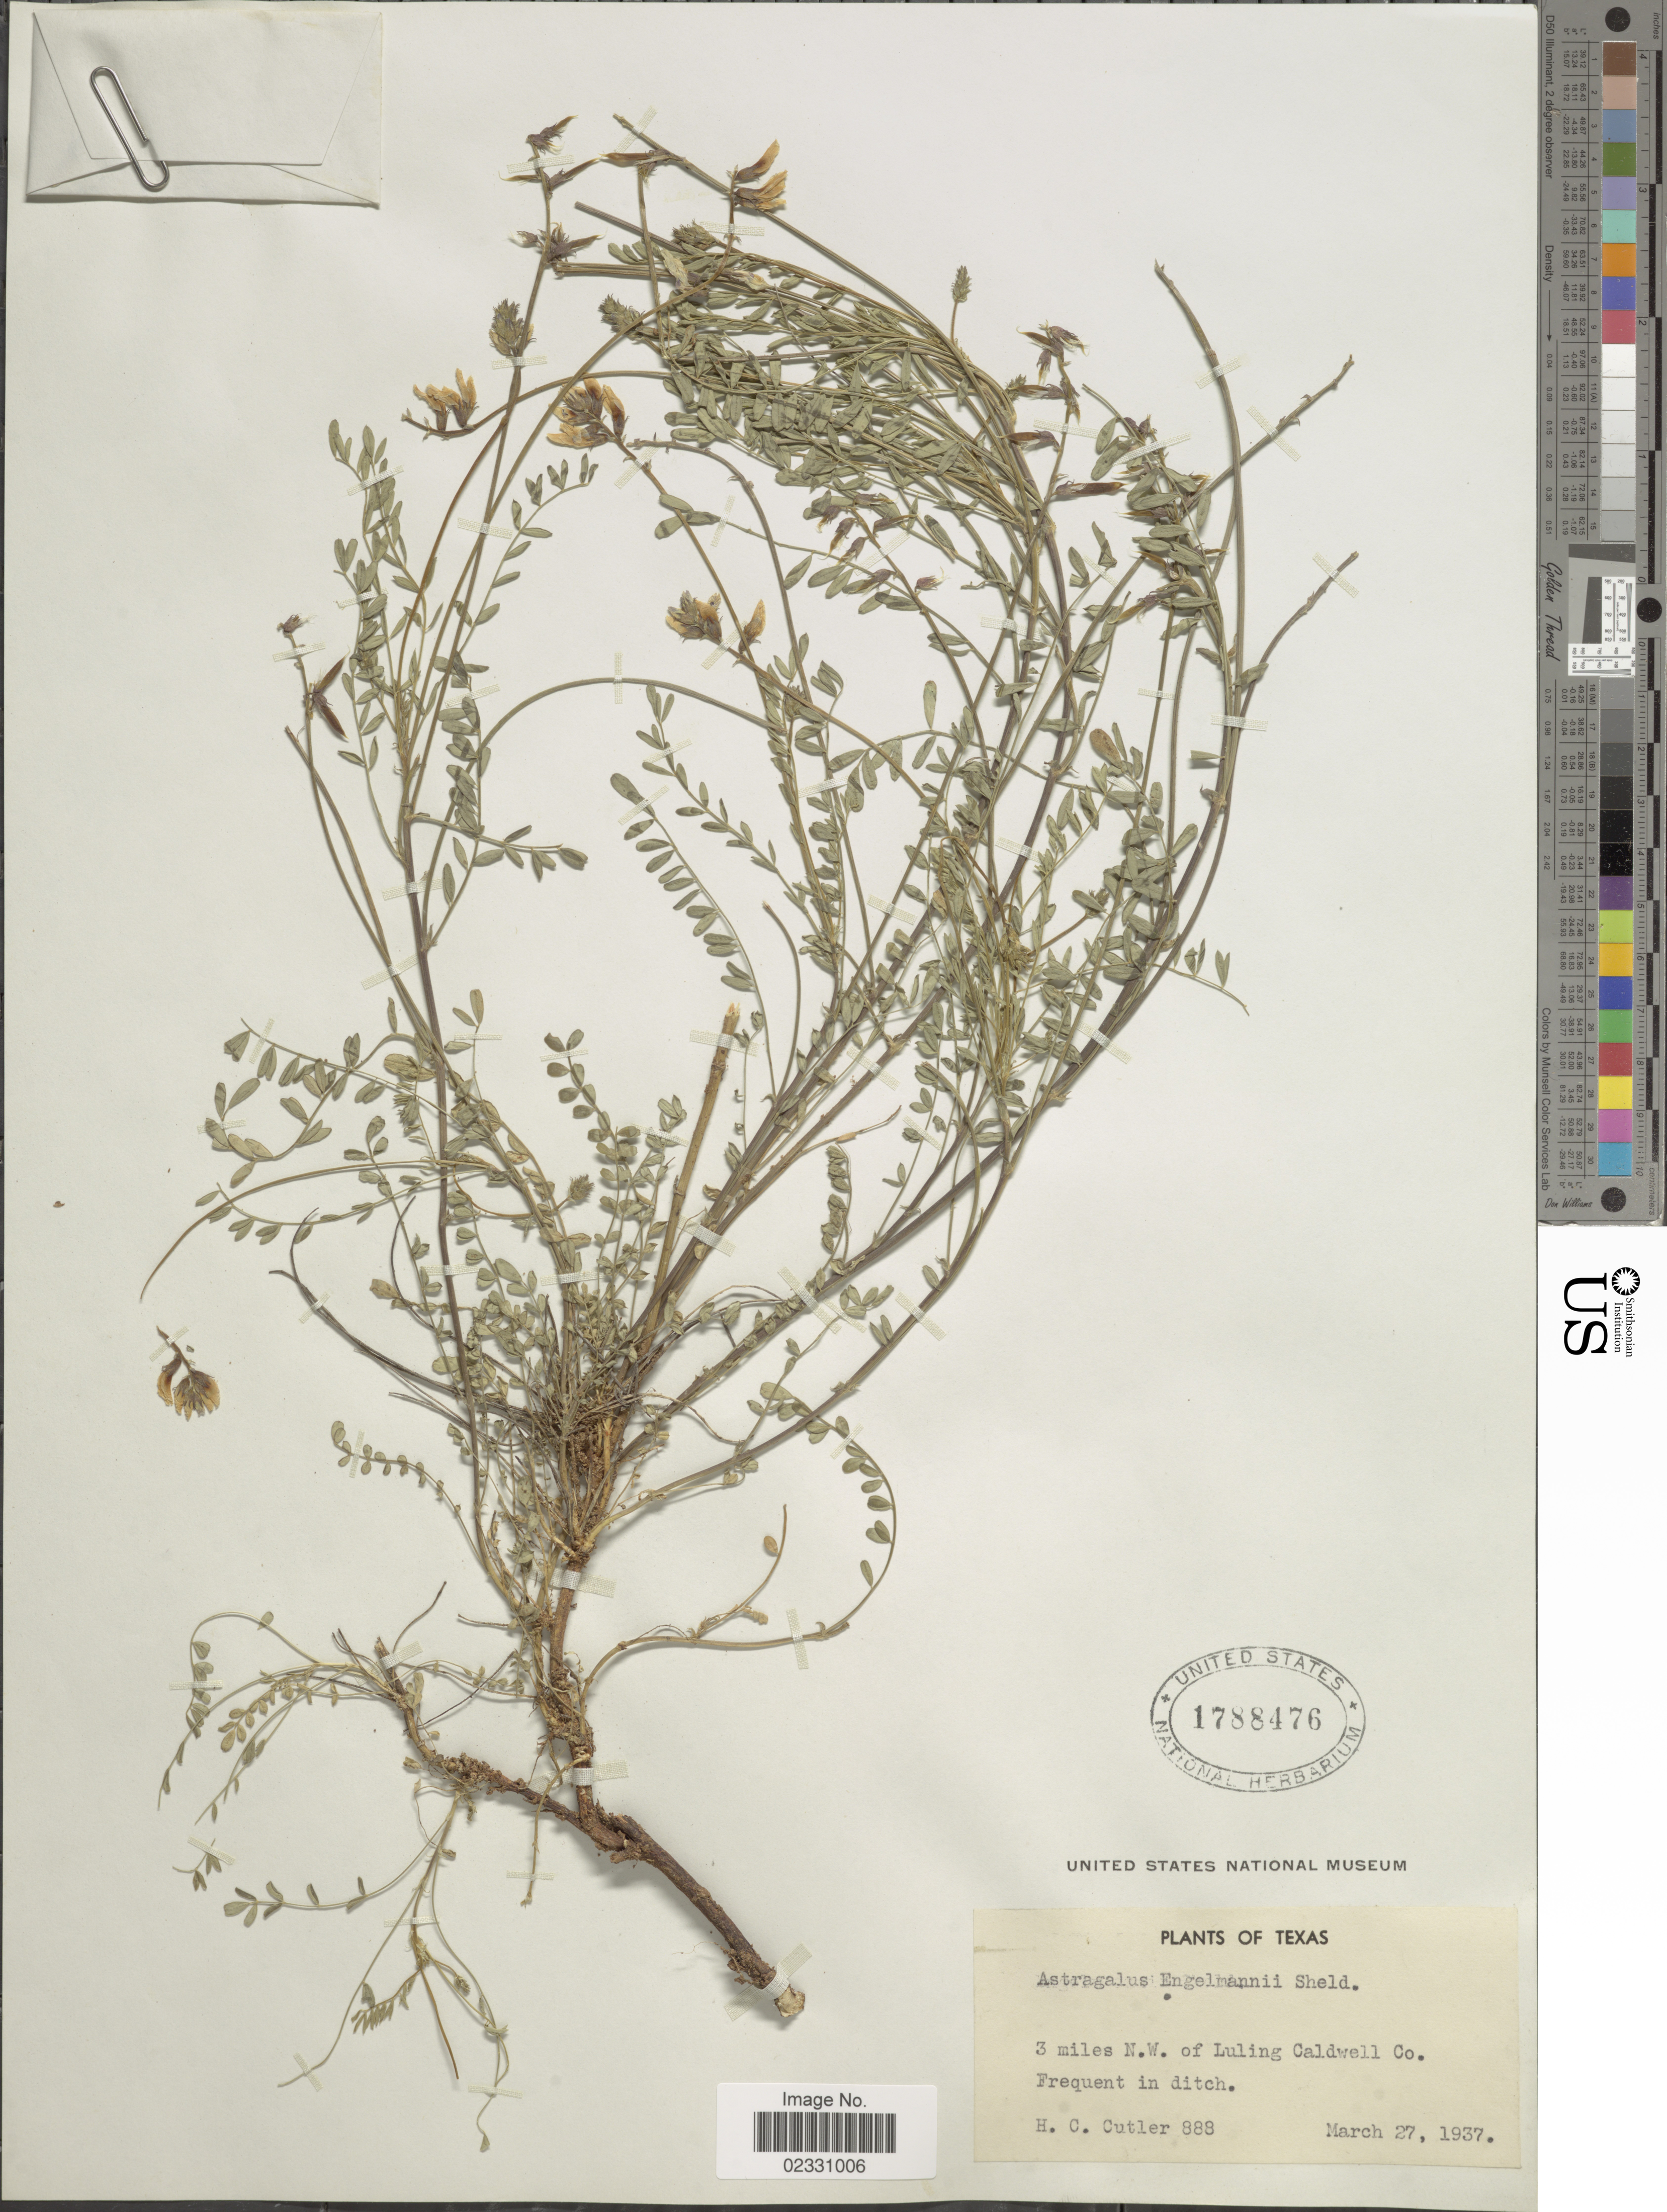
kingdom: Plantae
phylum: Tracheophyta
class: Magnoliopsida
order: Fabales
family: Fabaceae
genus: Astragalus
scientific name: Astragalus engelmanni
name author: E. Sheld.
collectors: H. C. Cutler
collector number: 888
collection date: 1937-03-27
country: United States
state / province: Texas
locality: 3 miles N.W. of Luling Caldwell Co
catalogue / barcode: US 1788476